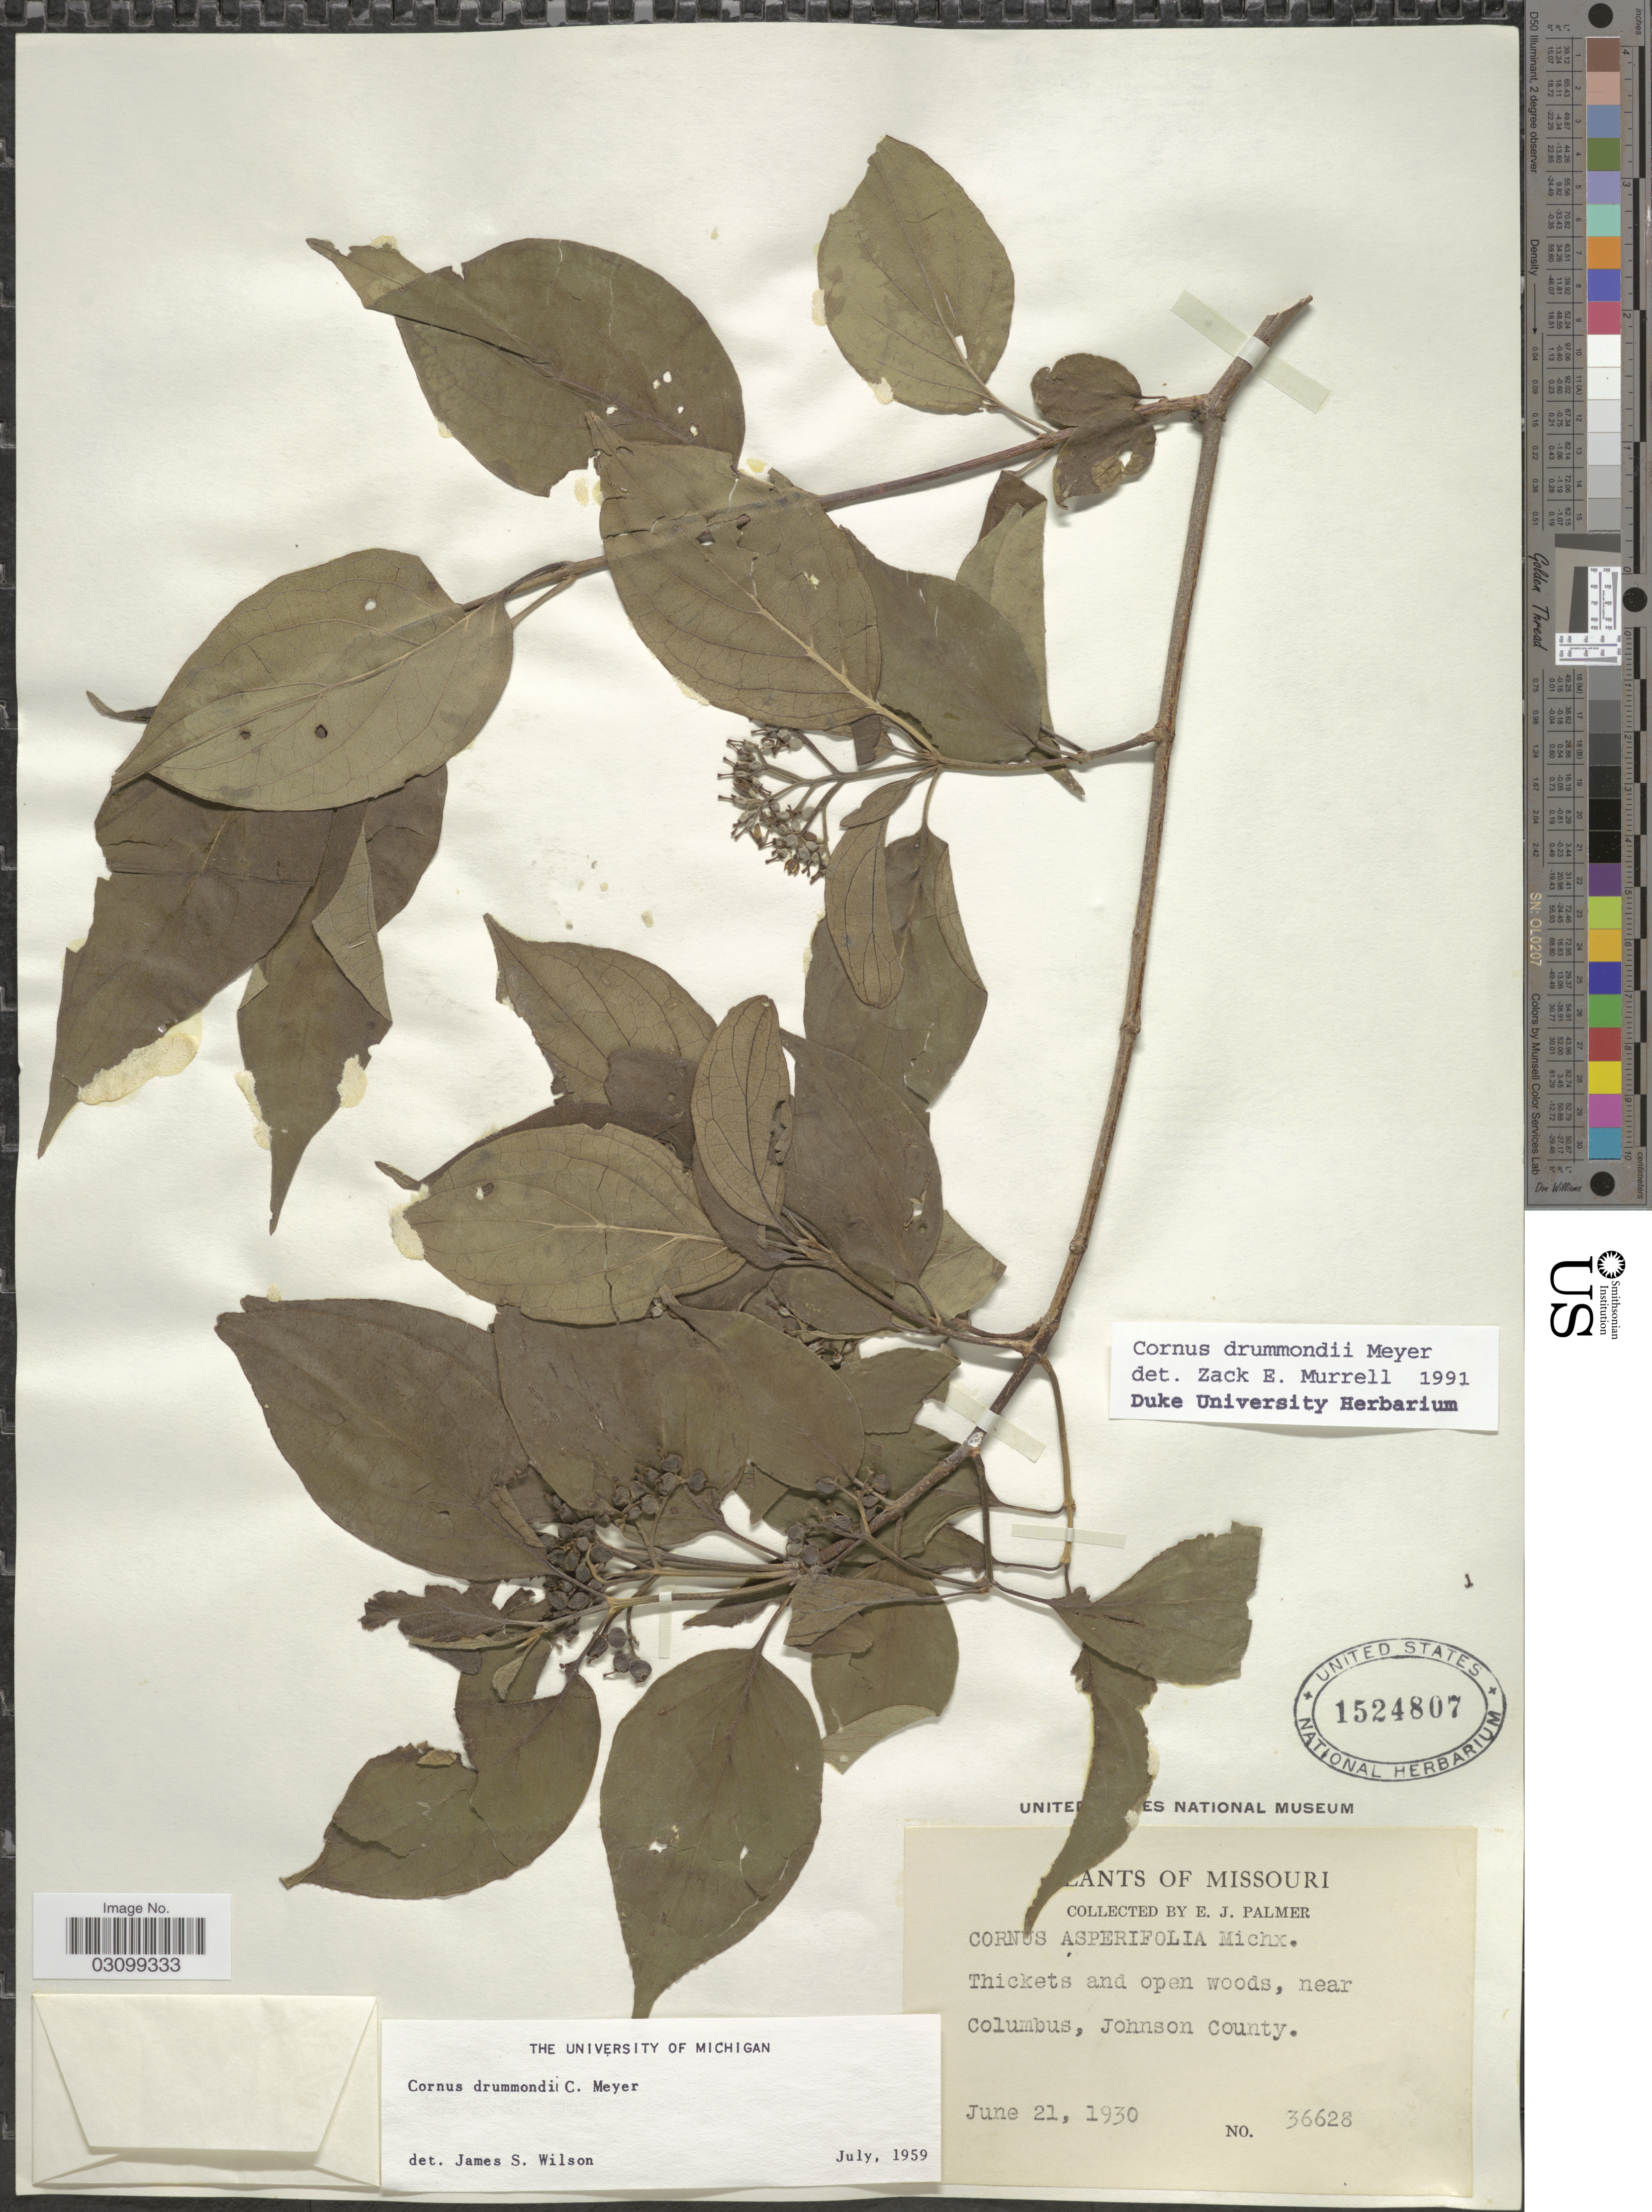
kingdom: Plantae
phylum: Tracheophyta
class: Magnoliopsida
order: Cornales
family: Cornaceae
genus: Cornus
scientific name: Cornus drummondii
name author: C.A. Mey.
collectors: E. J. Palmer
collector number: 36628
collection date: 1930-06-21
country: United States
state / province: Missouri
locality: Thickets and open woods, near Columbus, Johnson County.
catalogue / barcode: US 1524807